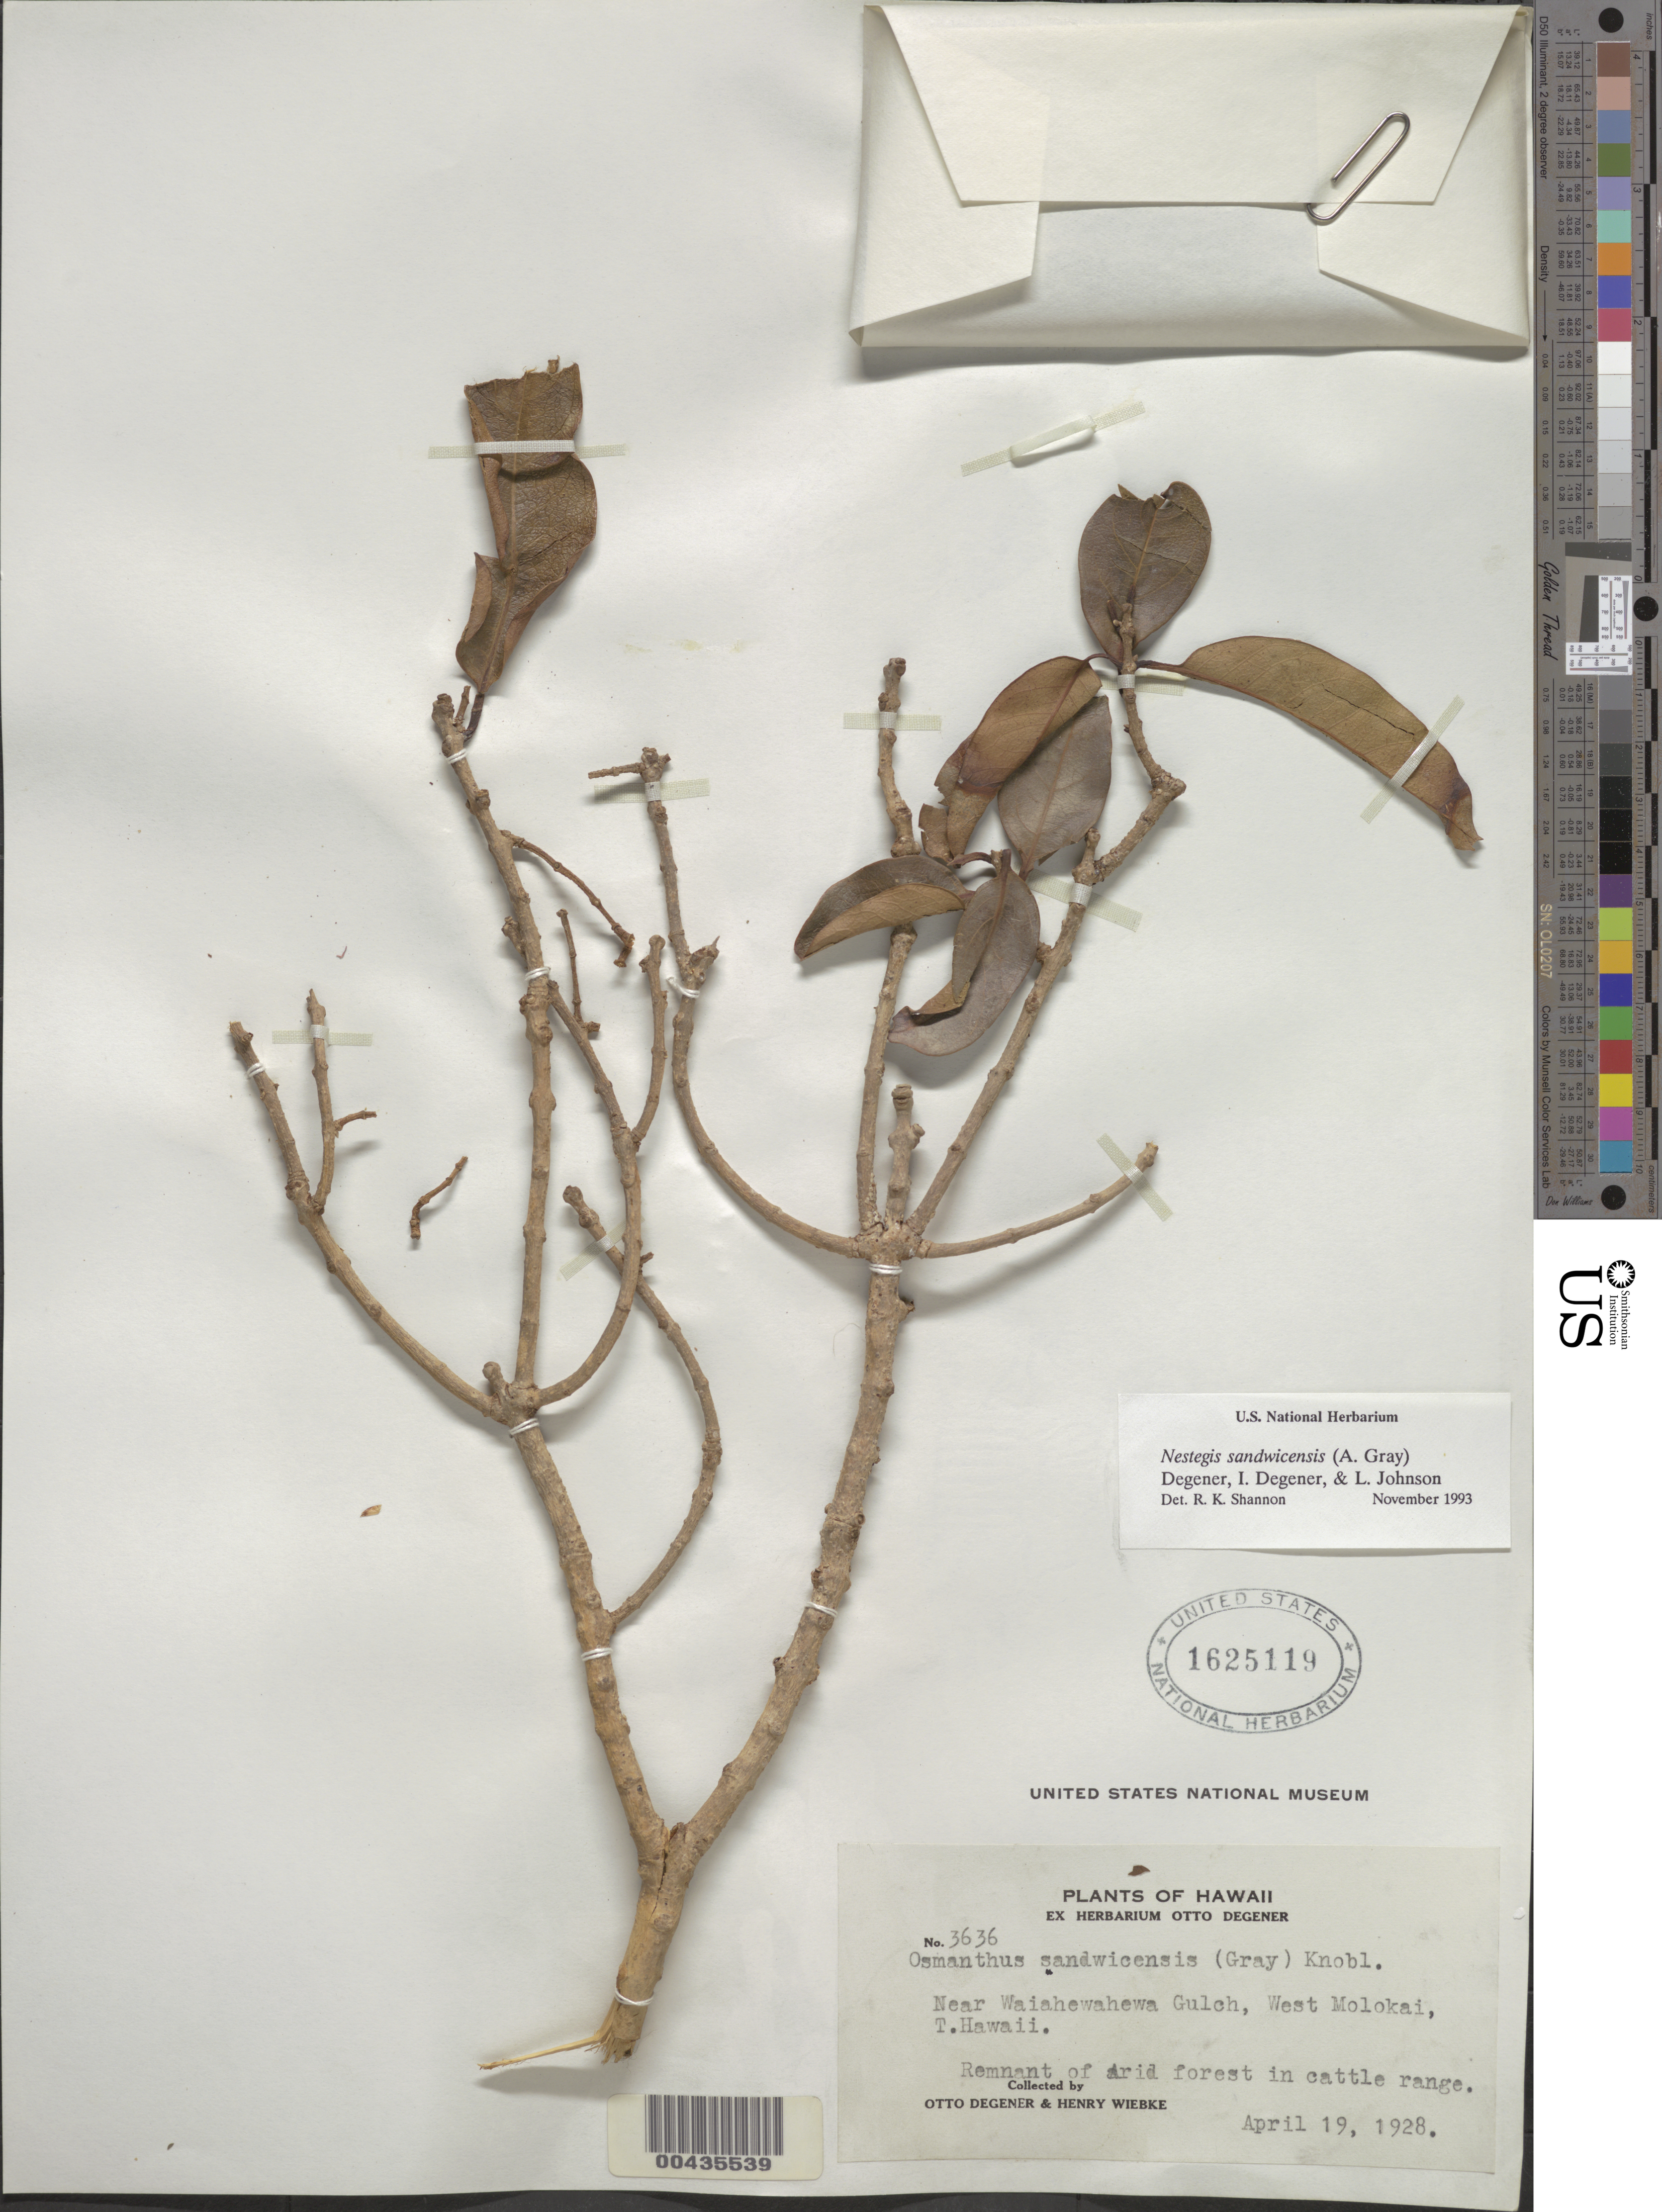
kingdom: Plantae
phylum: Tracheophyta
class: Magnoliopsida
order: Lamiales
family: Oleaceae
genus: Notelaea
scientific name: Notelaea sandwicensis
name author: (A. Gray) Hong-Wa & Besnard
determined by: Wagner, W. L., (BOT), Smithsonian Institution - National Museum of Natural History (UNITED STATES)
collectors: O. Degener & H. Wiebke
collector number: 3636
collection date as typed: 19 Apr 1928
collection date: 1928-04-19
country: United States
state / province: Hawaii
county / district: Maui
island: Moloka'i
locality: Near Waiahewahewa Gulch, W Molokai, Molokai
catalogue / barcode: US 1625119